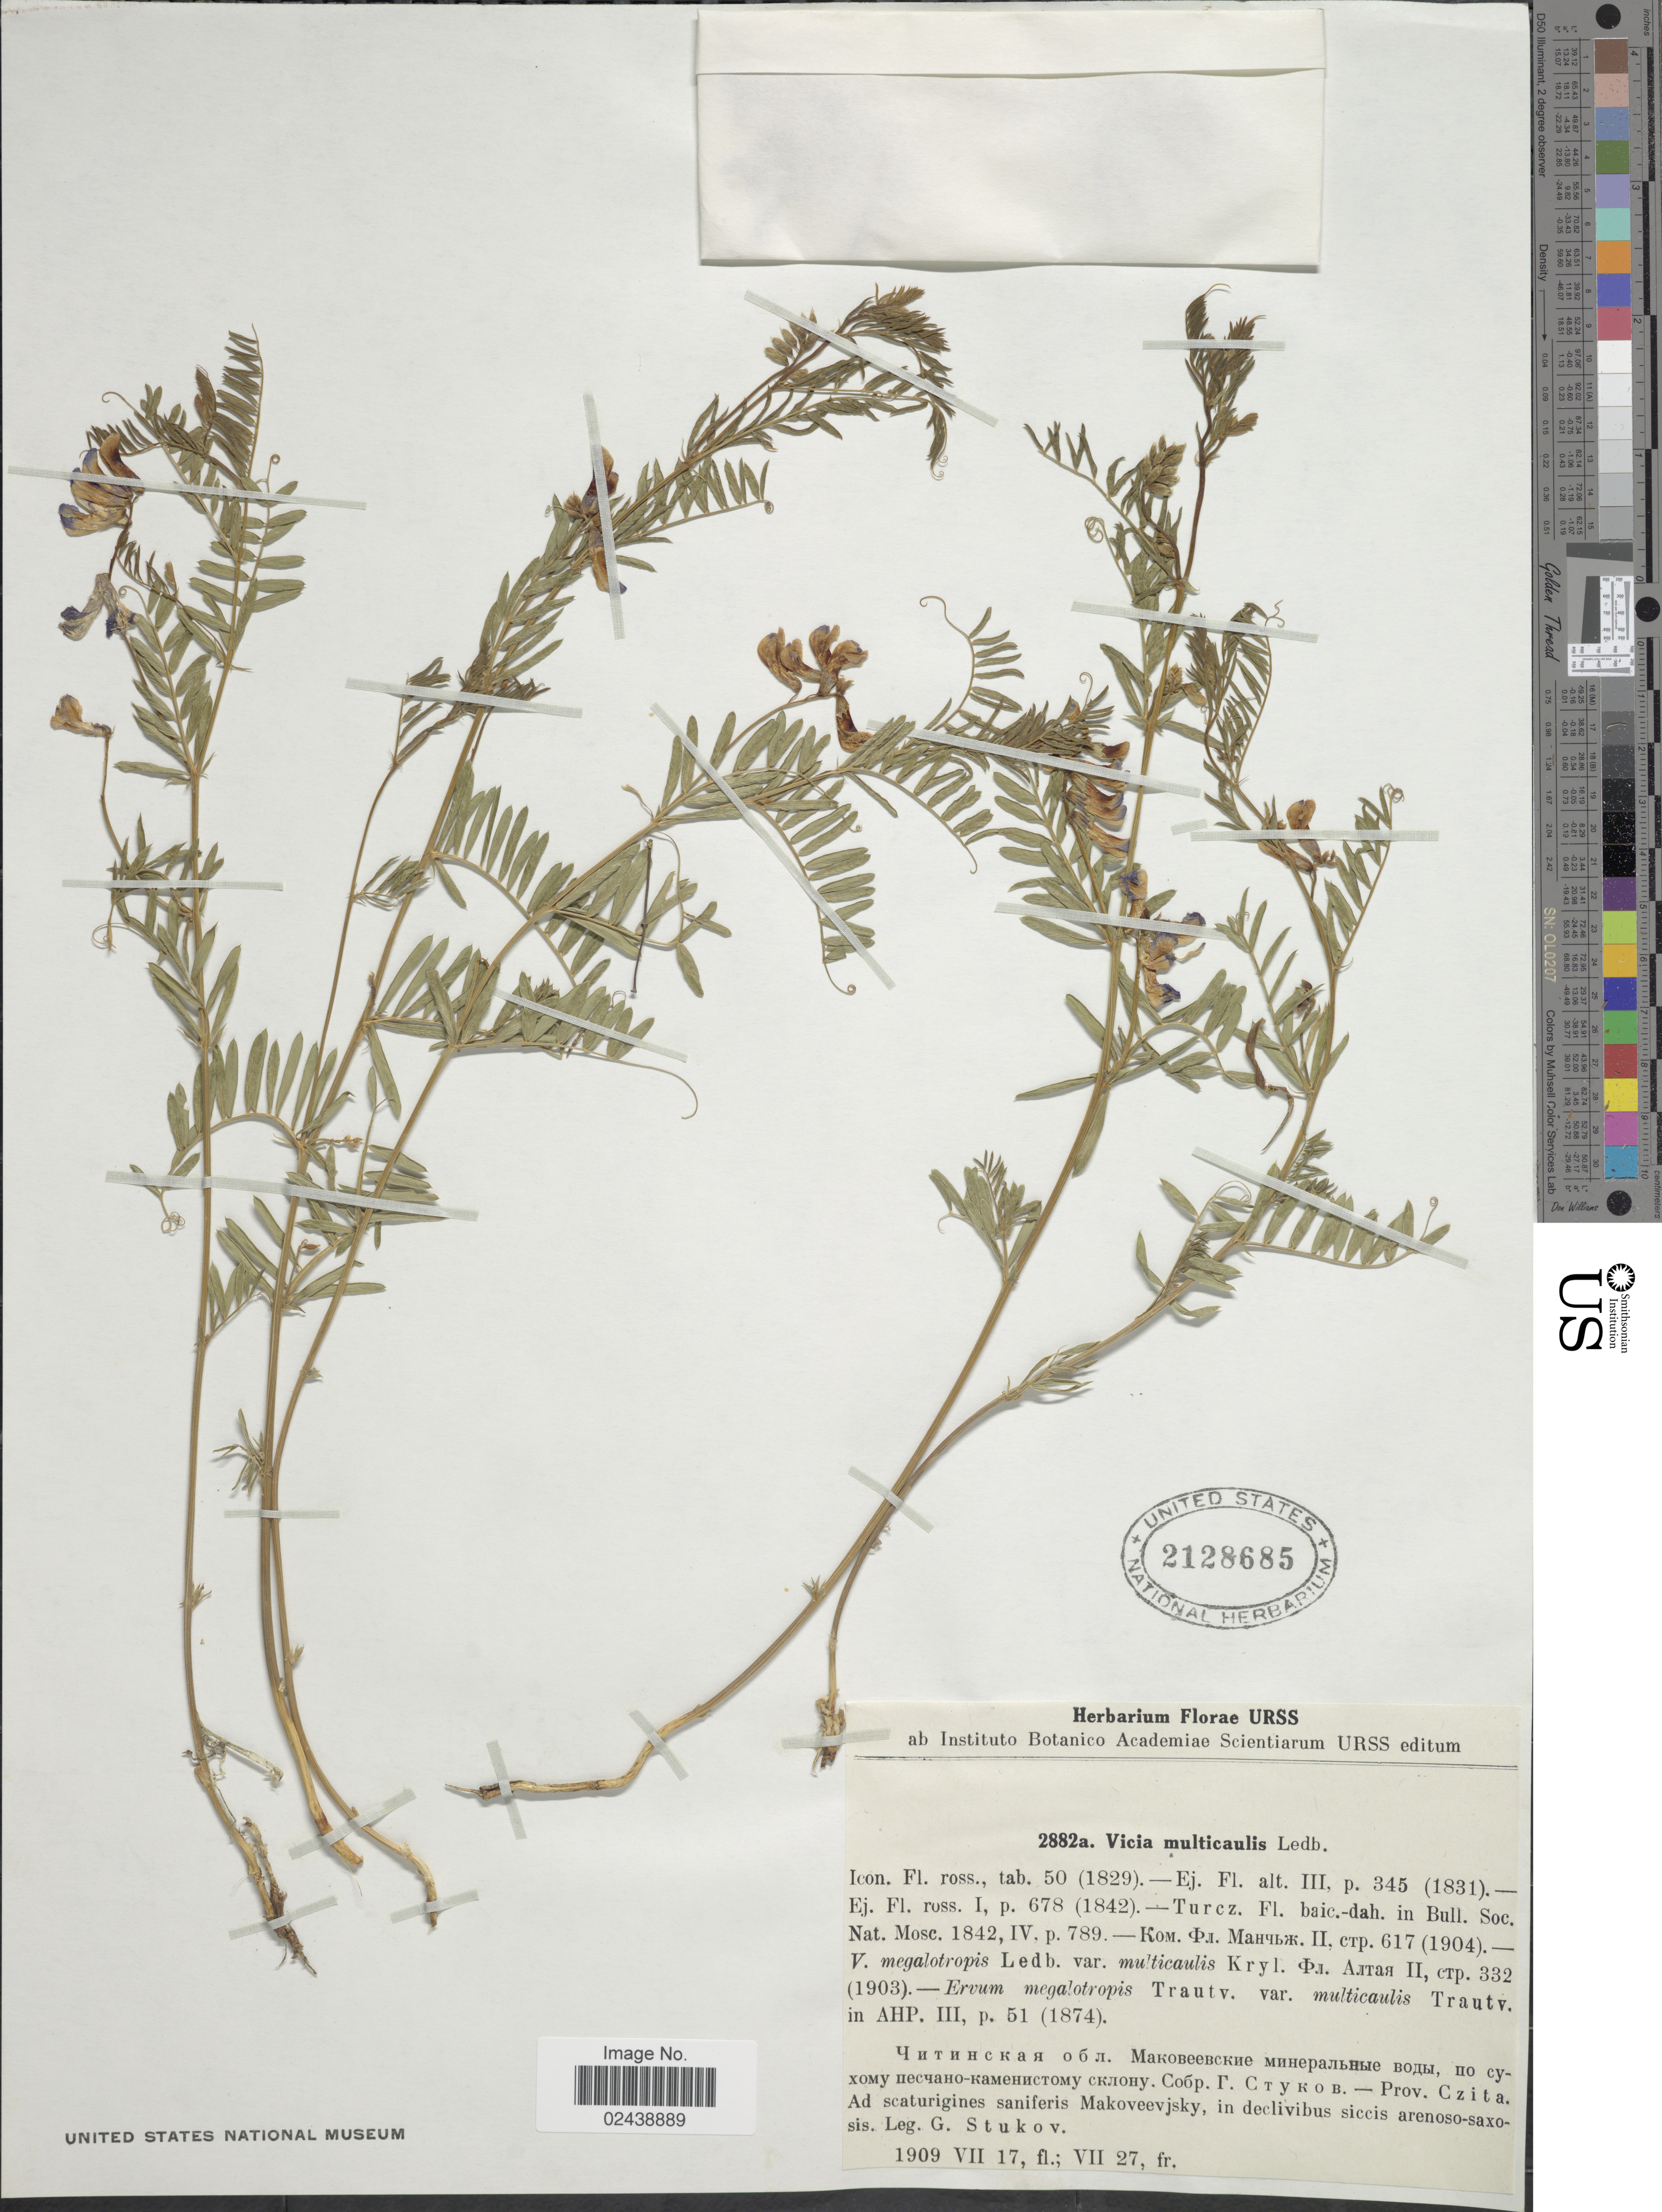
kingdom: Plantae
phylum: Tracheophyta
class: Magnoliopsida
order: Fabales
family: Fabaceae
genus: Vicia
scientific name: Vicia multicaulis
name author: Ledeb.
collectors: G. Stukov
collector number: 2882A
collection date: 1909-07-17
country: Russian Federation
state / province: Zabaykalsky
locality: Prov. Czita. Ad scaturigines saniferis Makoveevjsky, in declivibus siccis arenoso-saxosis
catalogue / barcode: US 2128685